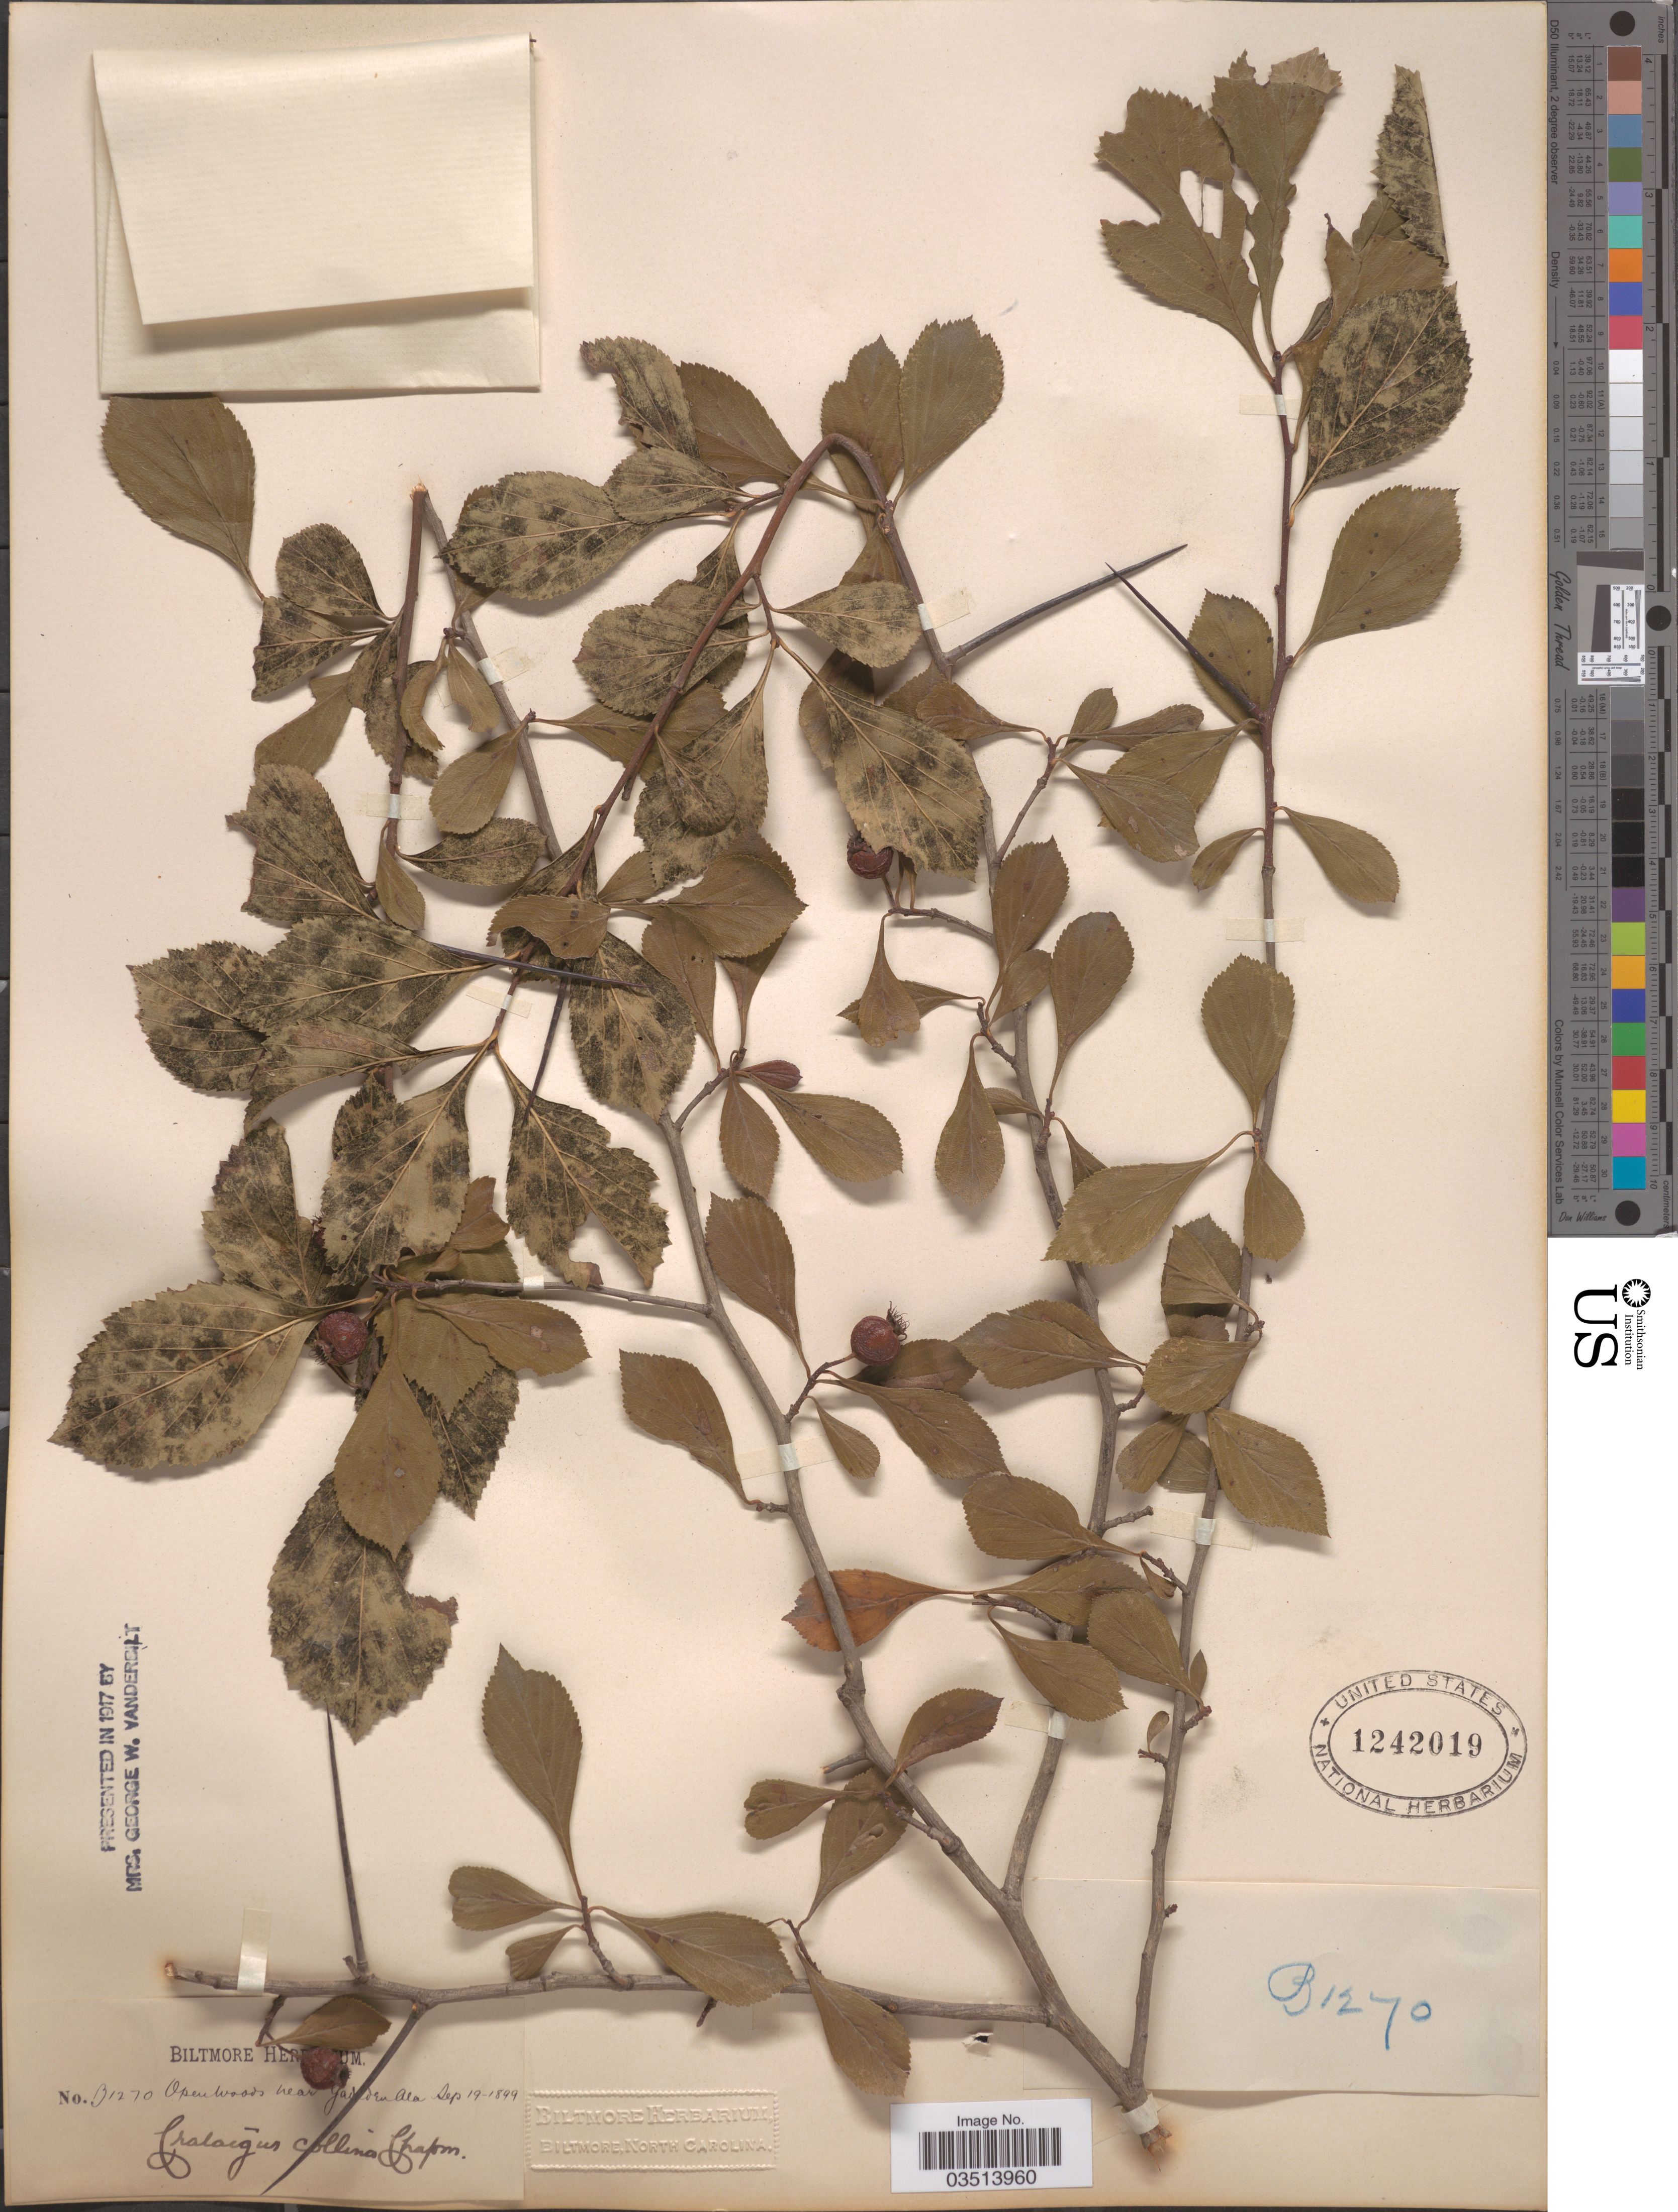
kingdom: Plantae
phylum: Tracheophyta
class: Magnoliopsida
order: Rosales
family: Rosaceae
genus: Crataegus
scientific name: Crataegus collina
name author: Chapm.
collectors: ex herb. Biltmore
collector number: B1270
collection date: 1899-09-19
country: United States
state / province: Alabama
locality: Open woods near Gadsden.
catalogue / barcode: US 1242019